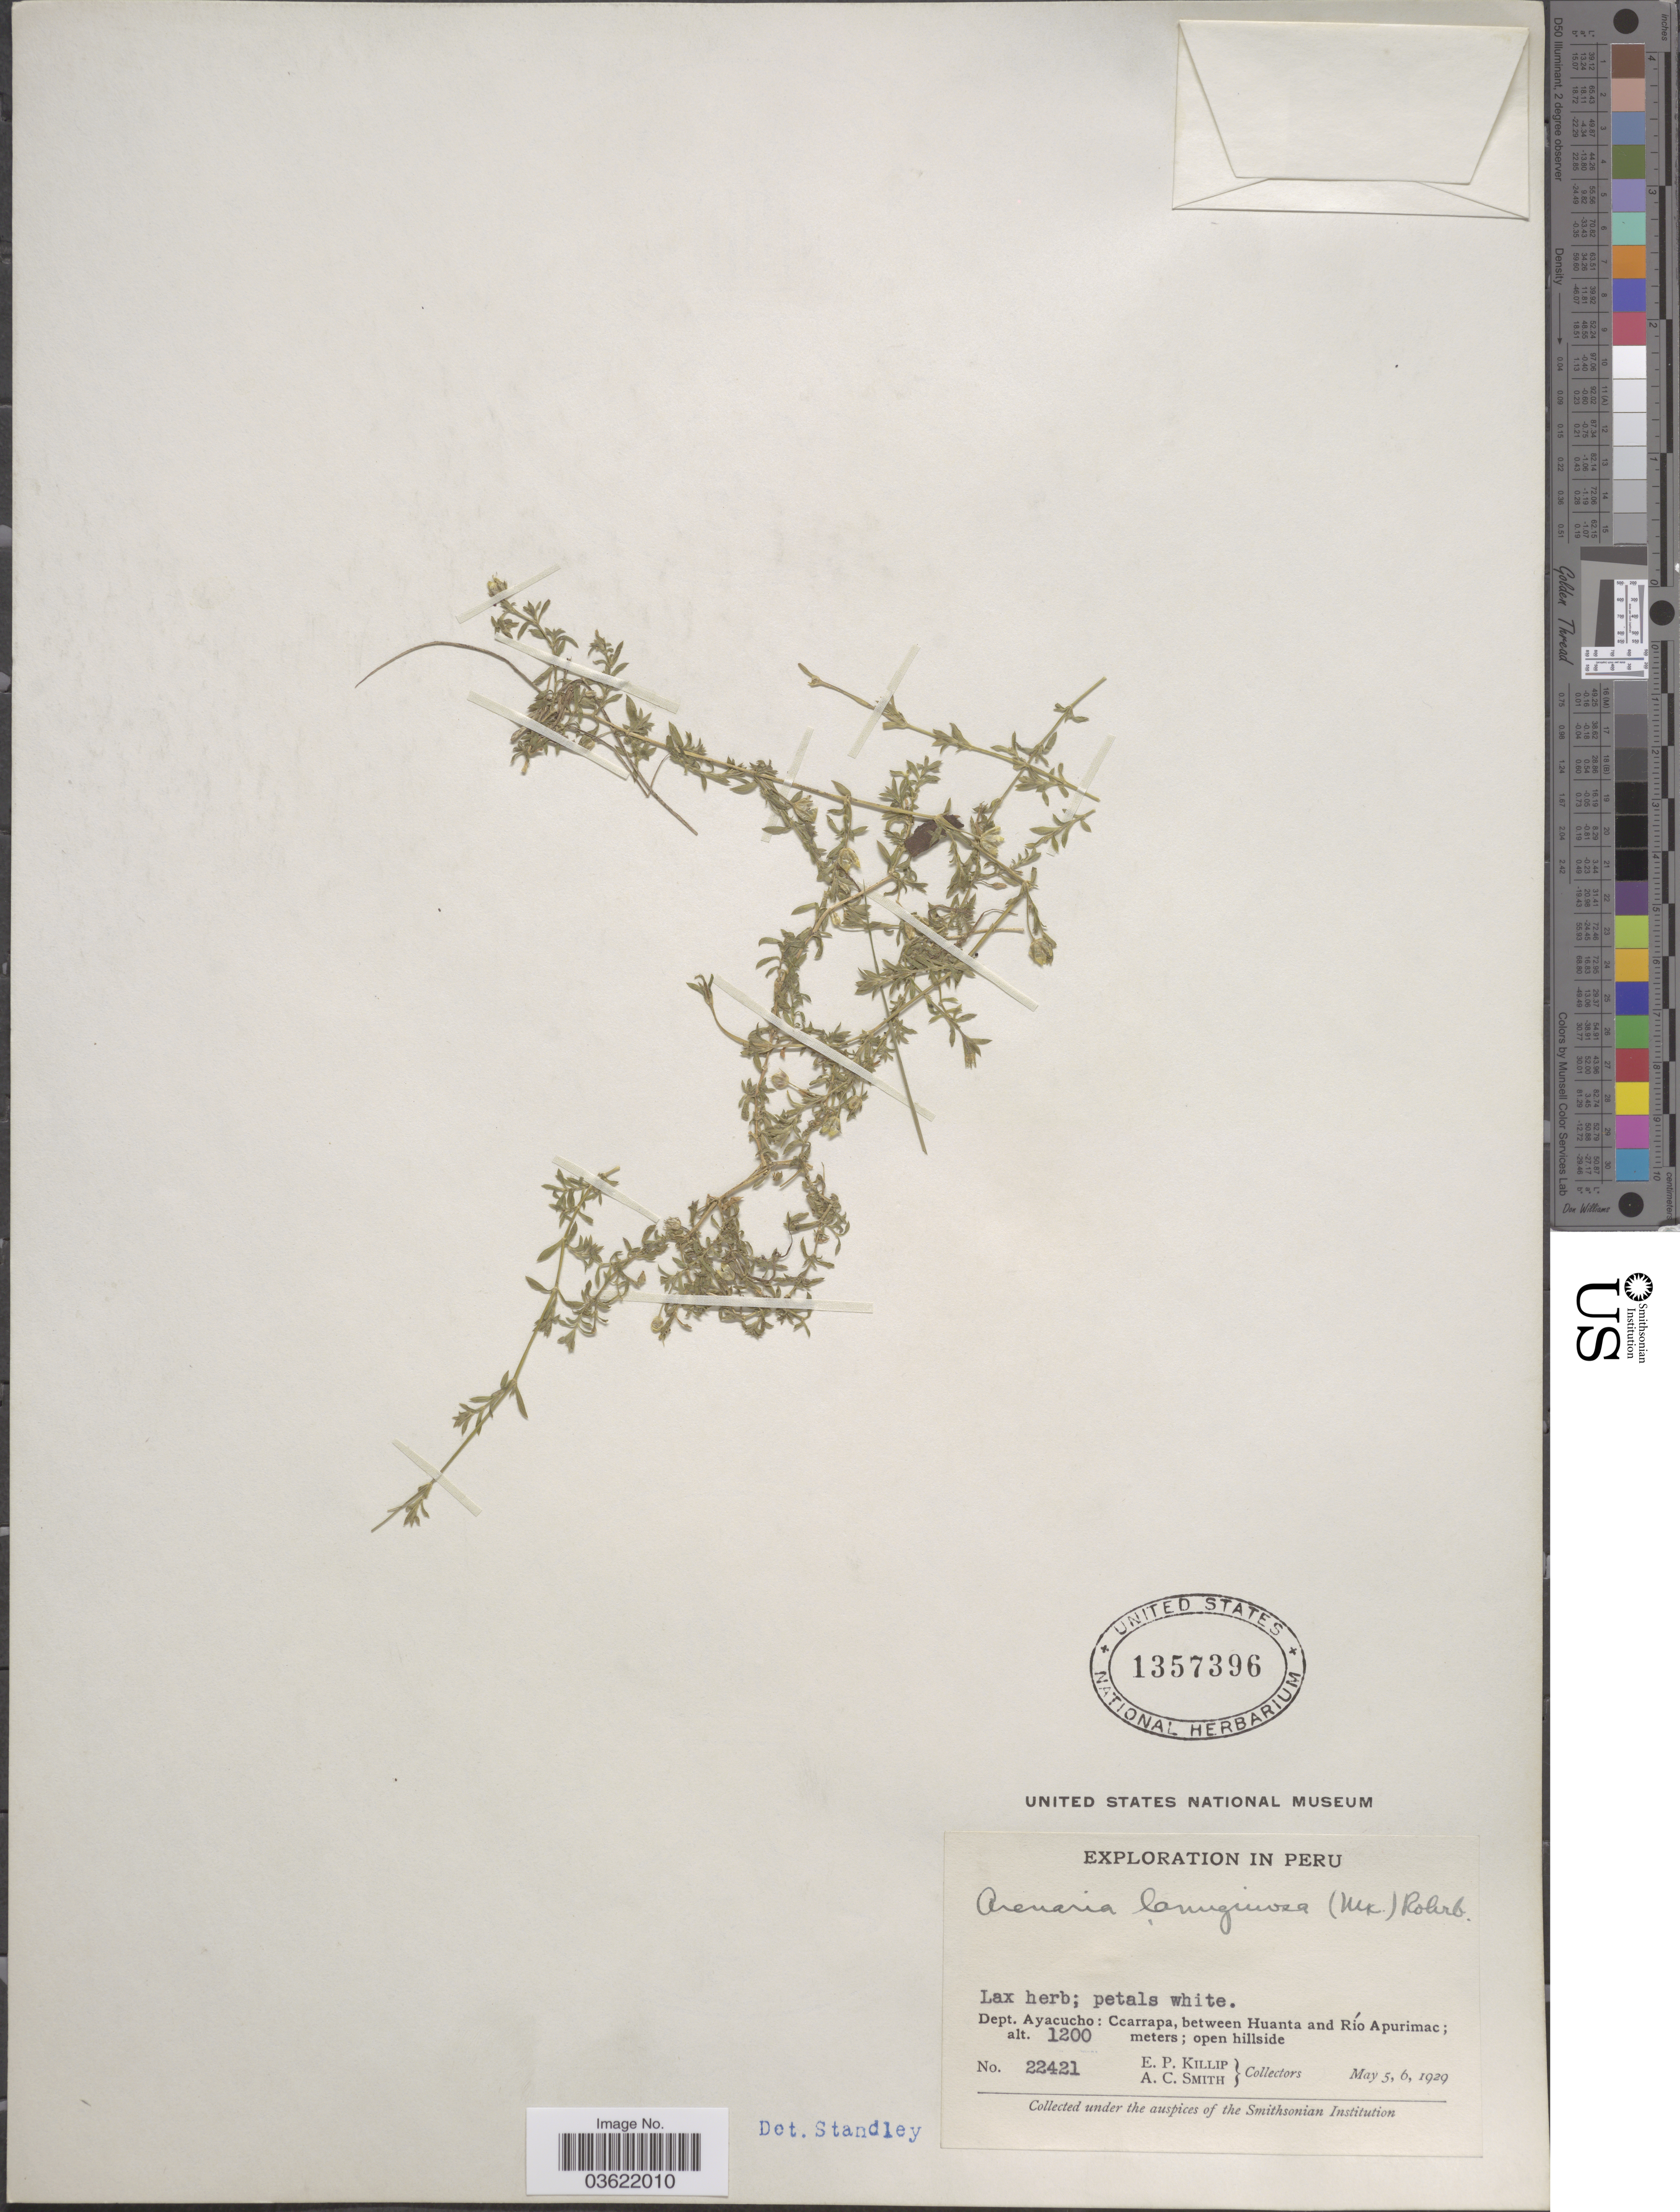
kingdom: Plantae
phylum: Tracheophyta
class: Magnoliopsida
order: Caryophyllales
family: Caryophyllaceae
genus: Arenaria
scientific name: Arenaria lanuginosa var. megalantha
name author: Rohrb.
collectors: E. P. Killip & A. C. Smith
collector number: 22421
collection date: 1929-05-05/1929-05-06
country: Peru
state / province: Ayacucho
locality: Dept. Ayacucho: Ccarrapa, between Huanta and Río Apurimac.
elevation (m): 1200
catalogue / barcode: US 1357396